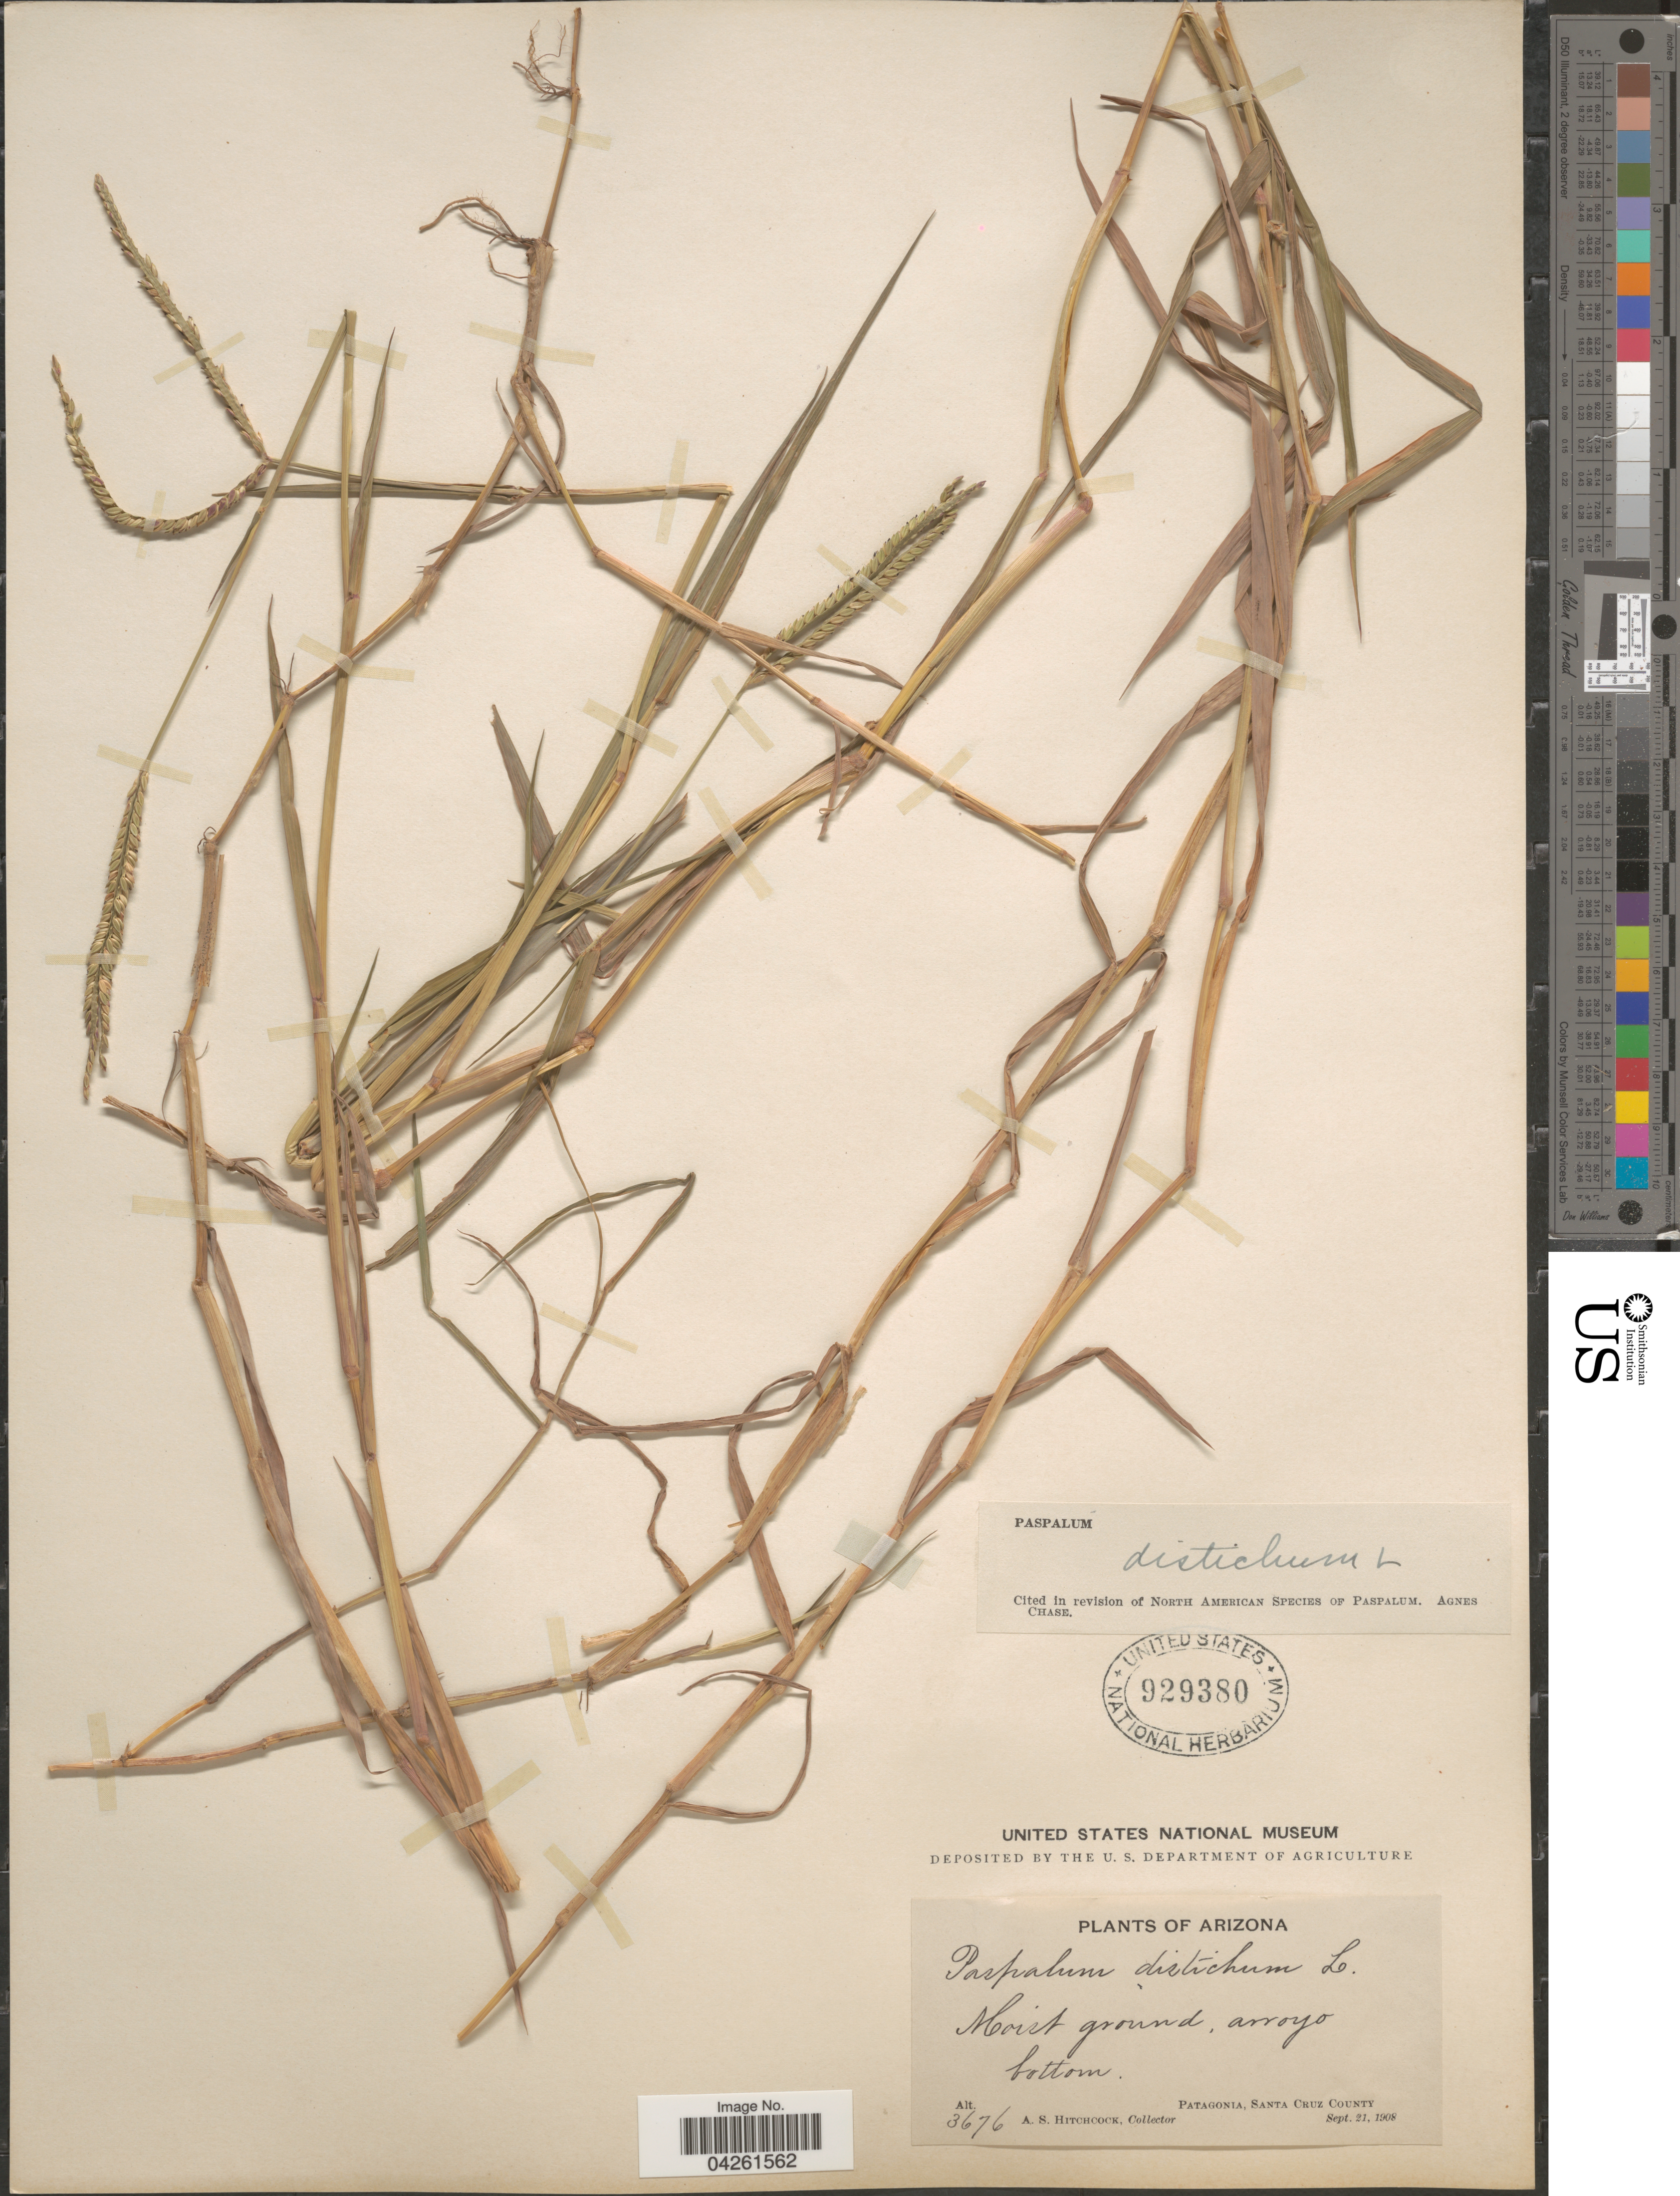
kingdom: Plantae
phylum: Tracheophyta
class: Liliopsida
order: Poales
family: Poaceae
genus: Paspalum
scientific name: Paspalum distichum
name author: L.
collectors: A. S. Hitchcock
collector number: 3676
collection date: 1908-09-21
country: United States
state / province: Arizona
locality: Patagonia, Santa Cruz County.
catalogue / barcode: US 929380